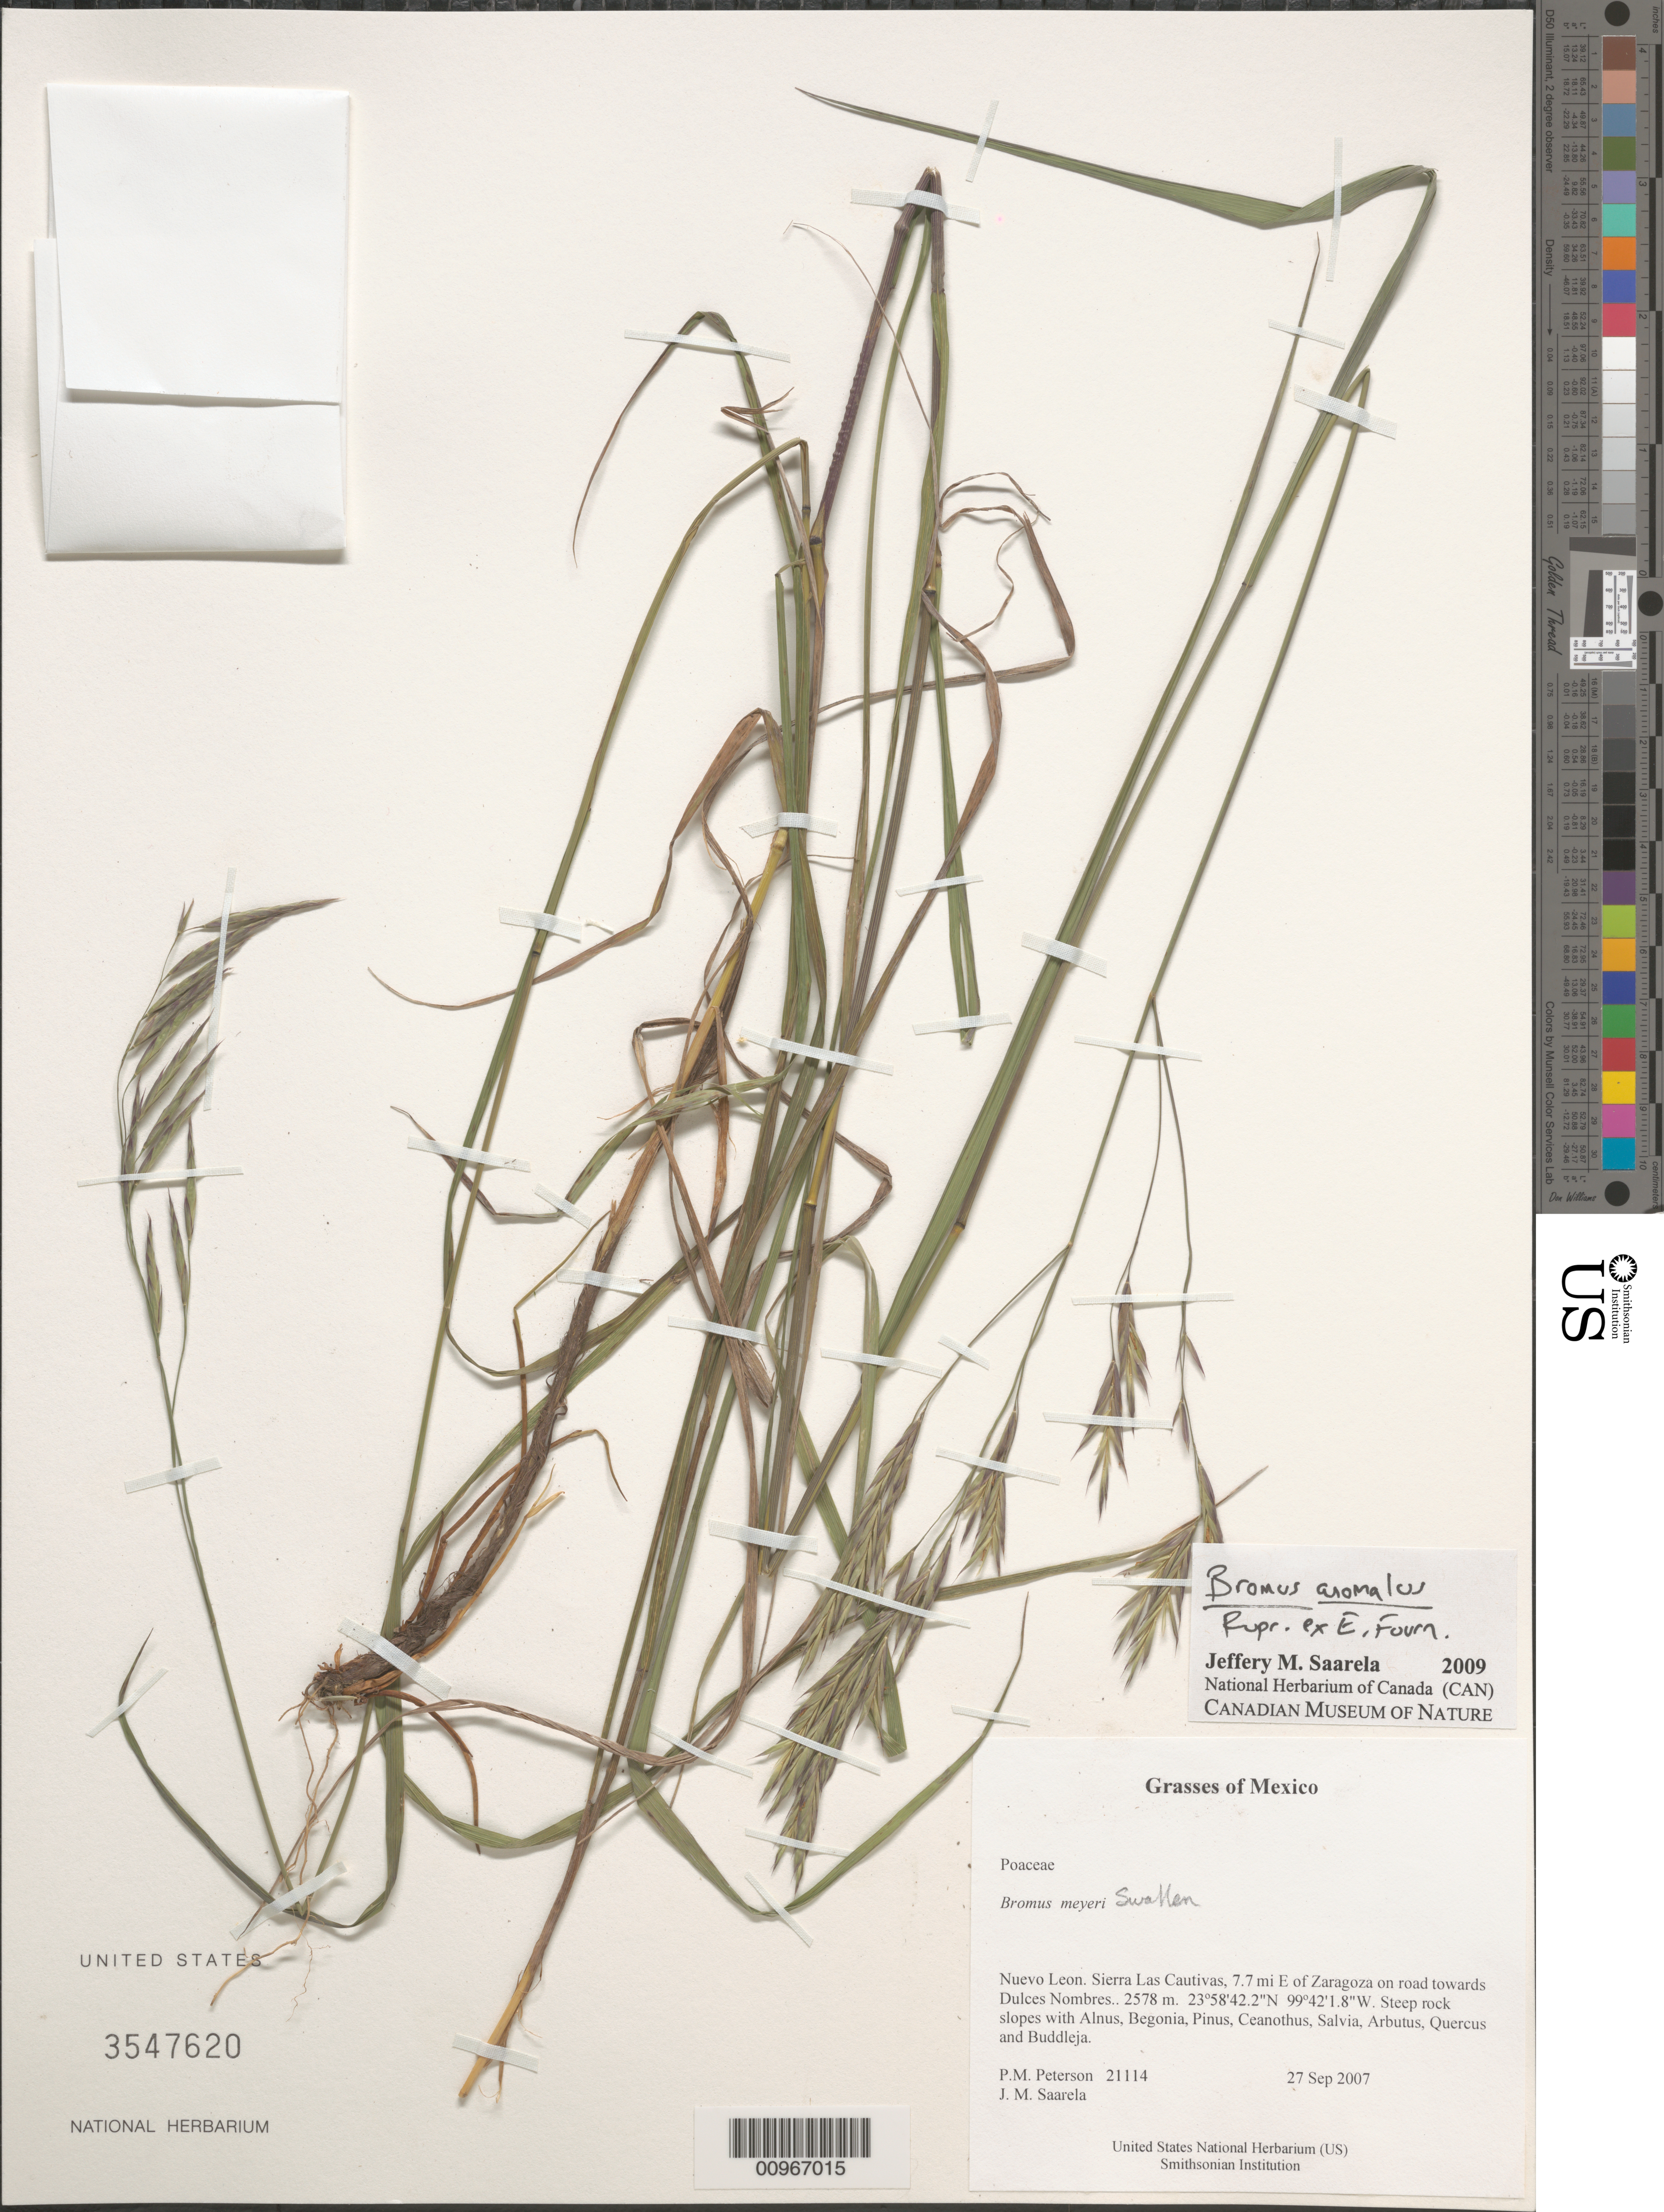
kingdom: Plantae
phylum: Tracheophyta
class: Liliopsida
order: Poales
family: Poaceae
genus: Bromus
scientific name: Bromus anomalus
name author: Rupr. ex E. Fourn.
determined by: Saarela, J. M., (CAN), Canadian Museum of Nature (CANADA)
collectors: P. M. Peterson & J. Saarela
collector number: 21114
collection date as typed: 27 Sep 2007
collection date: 2007-09-27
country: Mexico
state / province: Nuevo León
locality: Sierra Las Cautivas, 7.7 mi E of Zaragoza on road towards Dulces Nombres..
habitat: Steep rock slopes with Alnus, Begonia, Pinus, Ceanothus, Salvia, Arbutus, Quercus and Buddleja.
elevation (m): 2578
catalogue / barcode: US 3547620